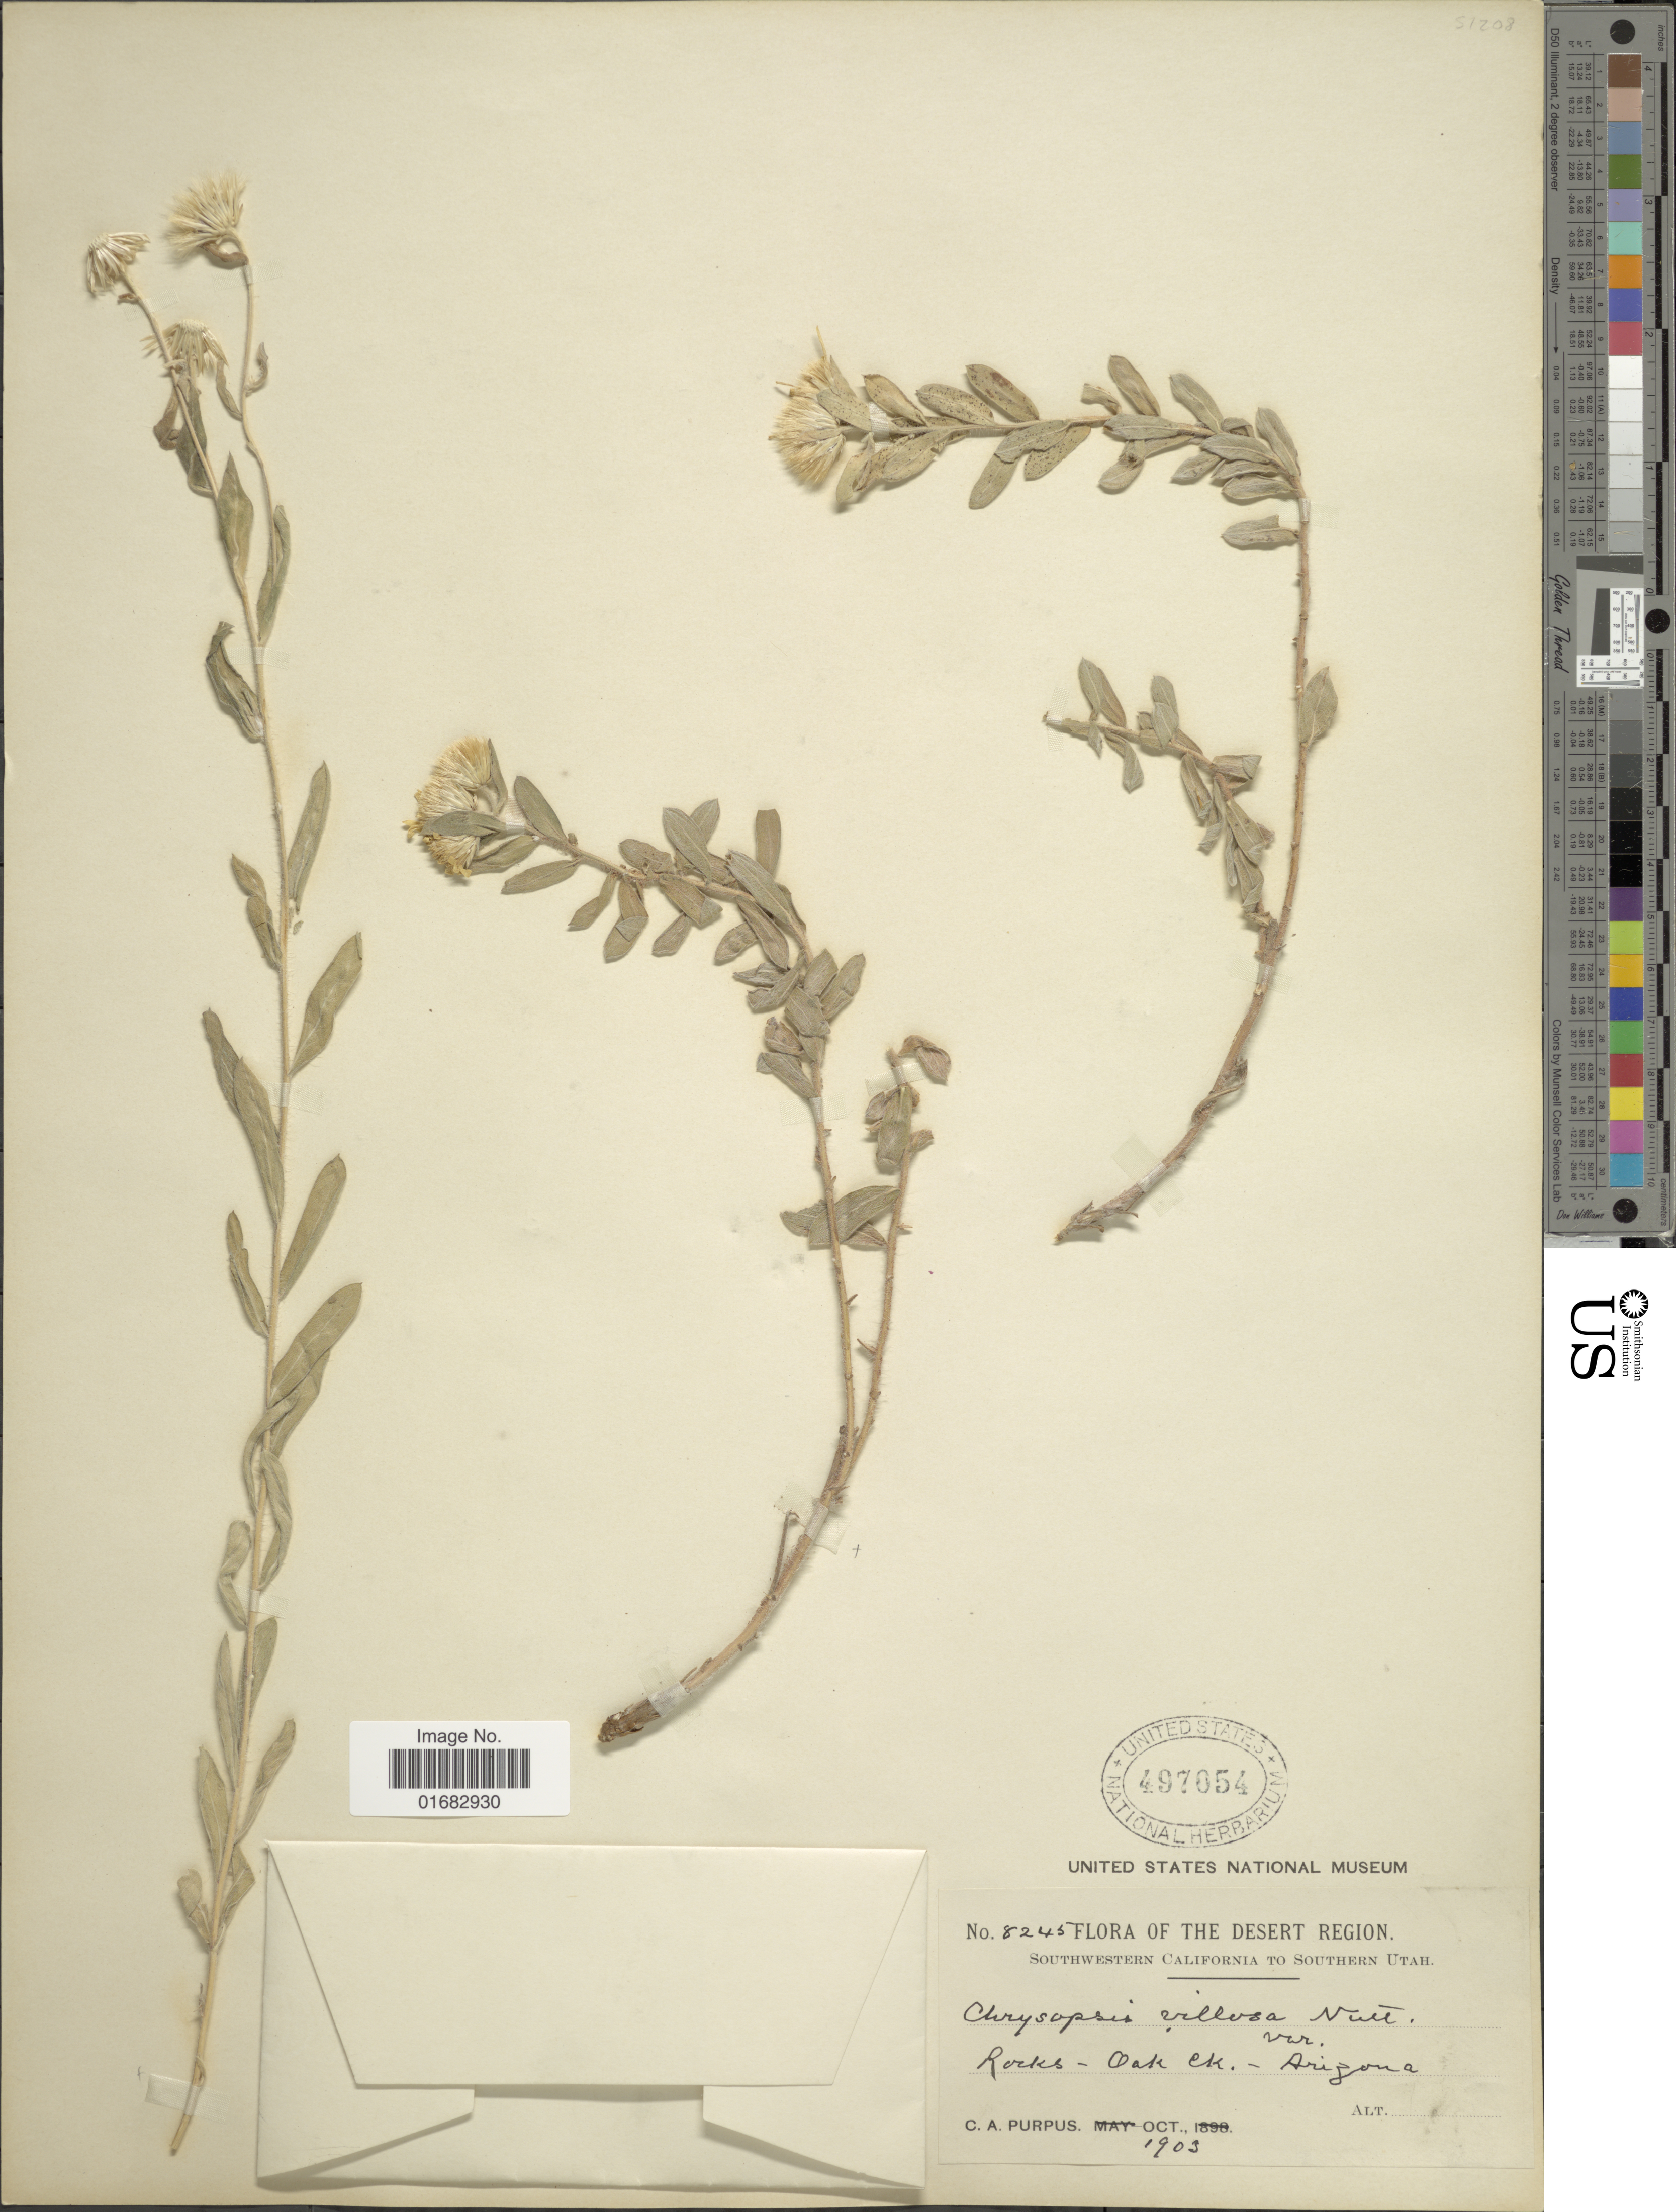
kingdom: Plantae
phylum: Tracheophyta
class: Magnoliopsida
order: Asterales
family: Asteraceae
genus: Heterotheca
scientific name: Heterotheca villosa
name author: (Pursh) Shinners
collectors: C. A. Purpus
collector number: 8245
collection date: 1903-10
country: United States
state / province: Arizona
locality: Desert Region, Southwestern California to Southern Utah, Rocks - Oaks Ck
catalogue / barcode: US 497054